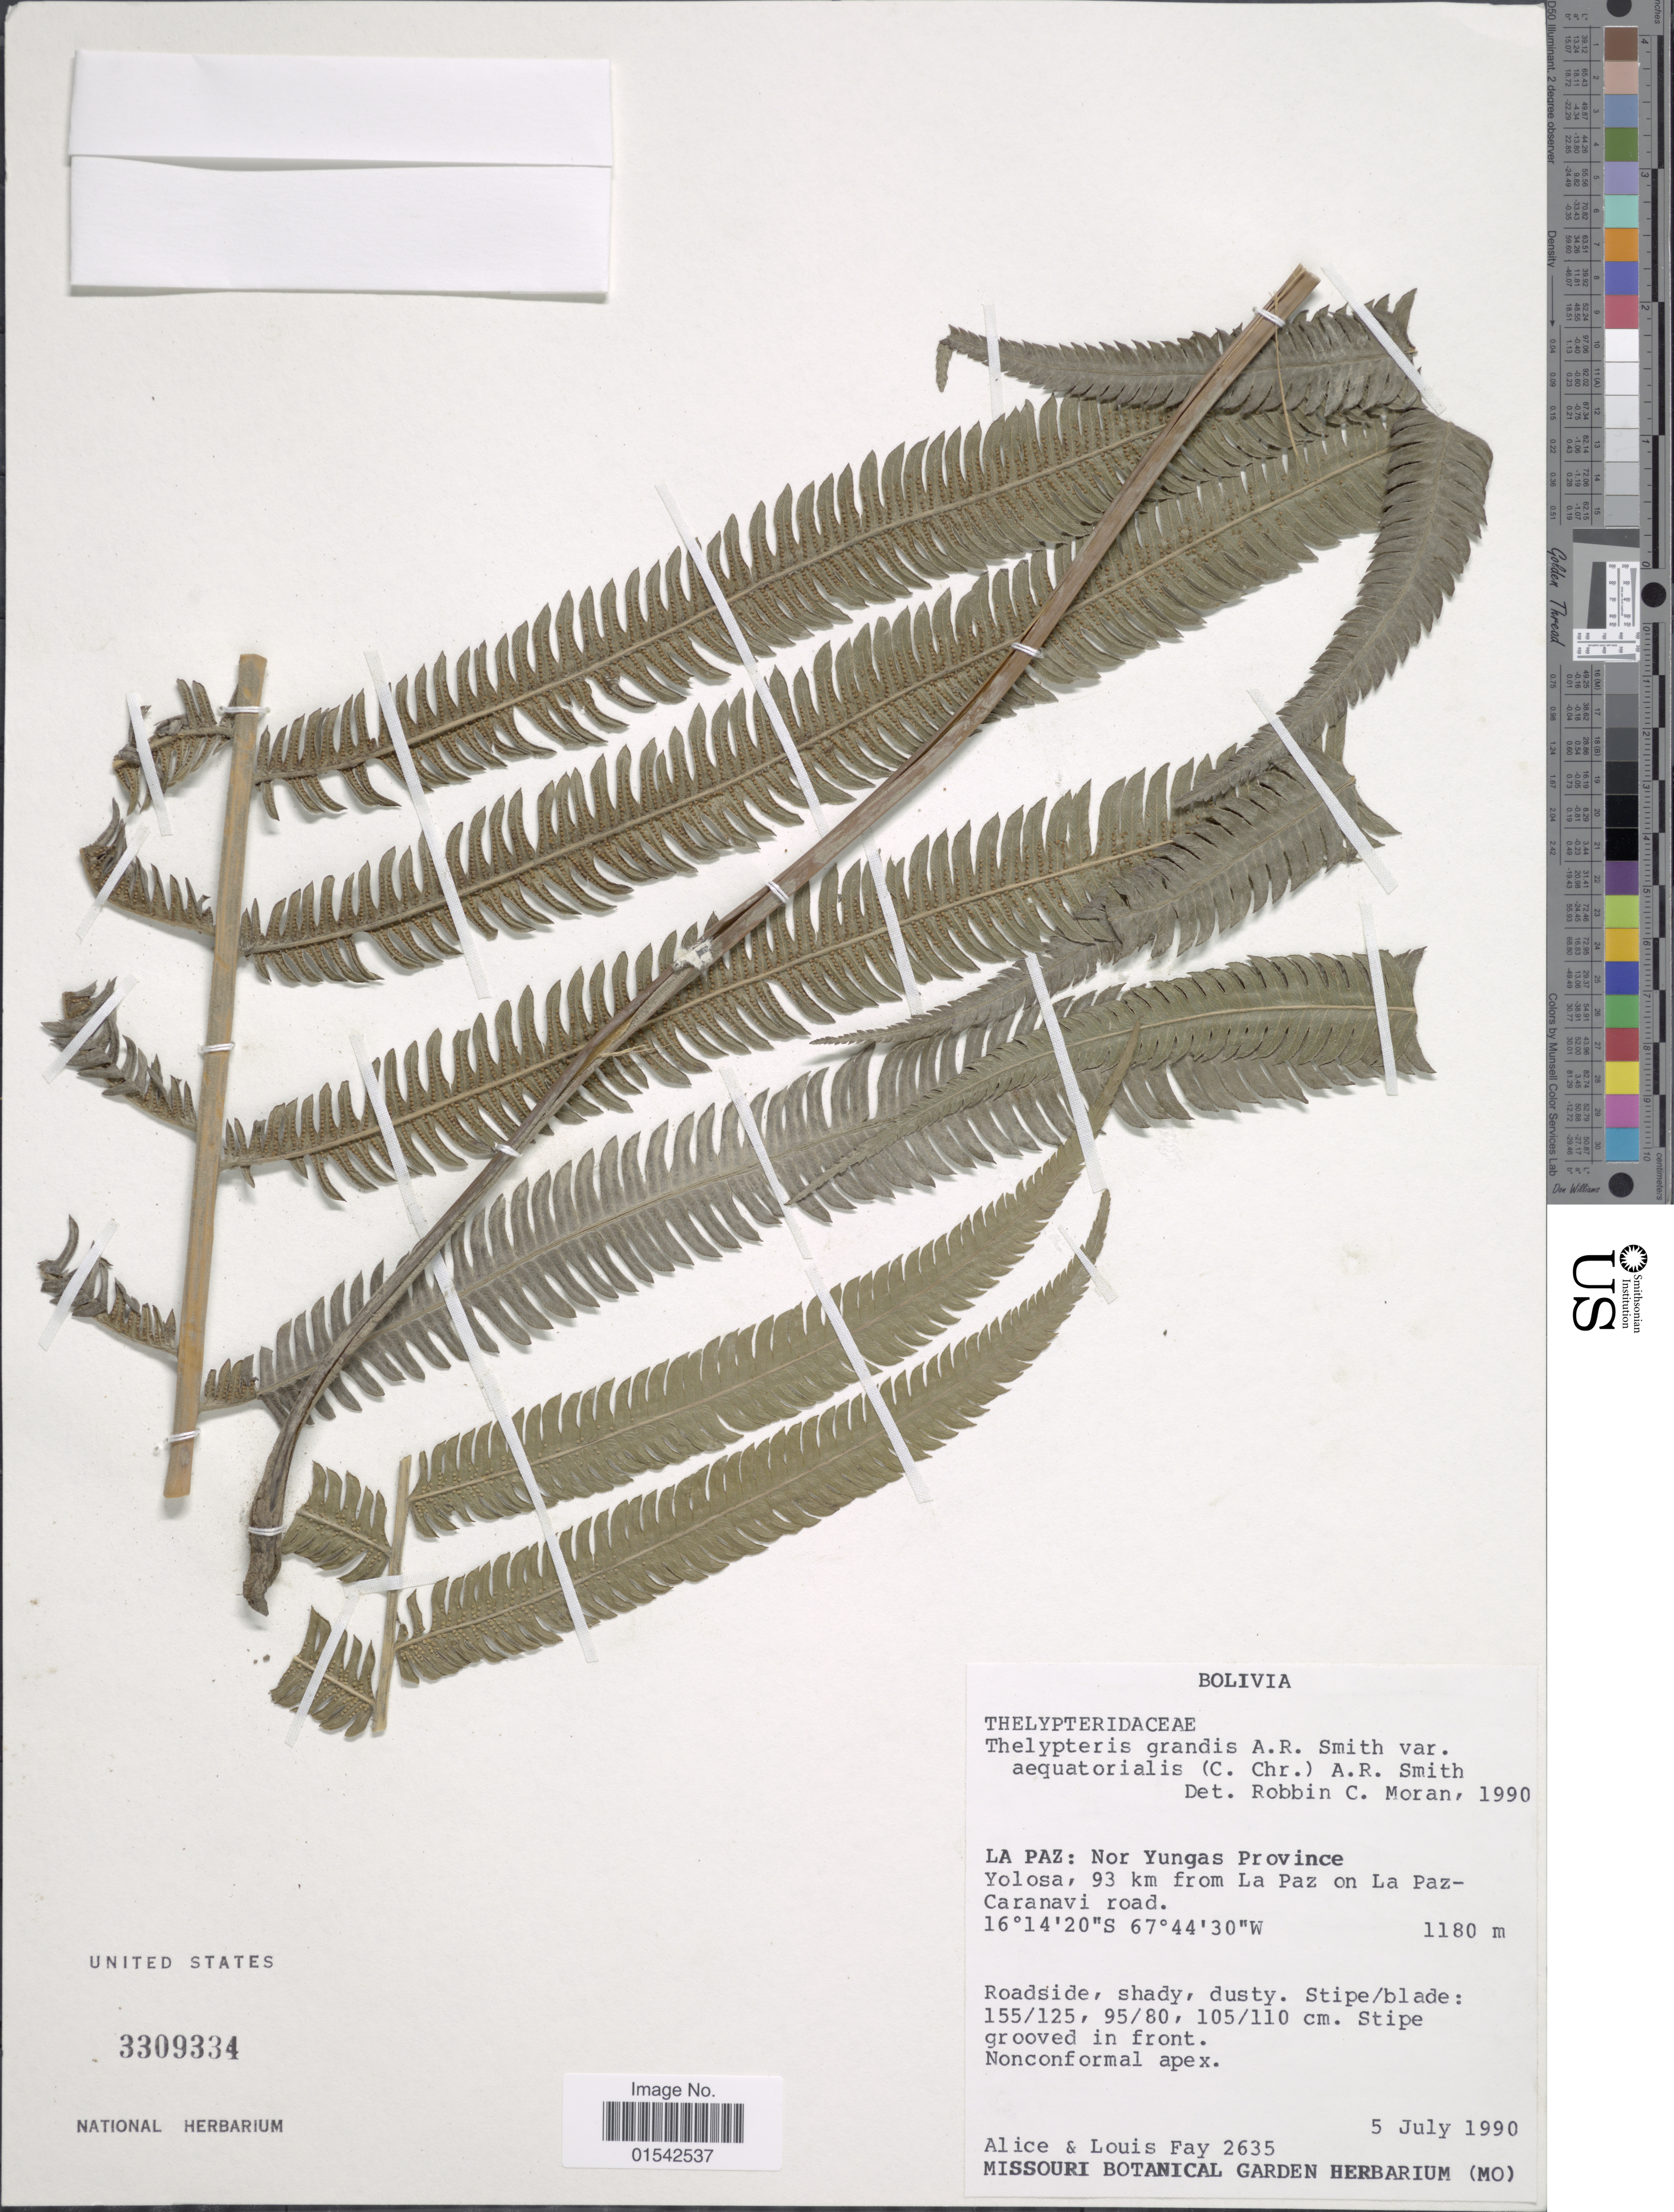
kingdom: Plantae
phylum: Tracheophyta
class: Polypodiopsida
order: Polypodiales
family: Thelypteridaceae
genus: Cyclosorus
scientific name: Cyclosorus grandis (A.R. Sm.) comb. nov., ined 2015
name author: (A.R. Sm.)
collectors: A. Fay & L. Fay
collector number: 2635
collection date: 1990-07-05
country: Bolivia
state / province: La Paz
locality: Nor Yungas Province, Yolosa, 93 km from La Paz on La Paz-Caranavi road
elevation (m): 1180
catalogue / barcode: US 3309334